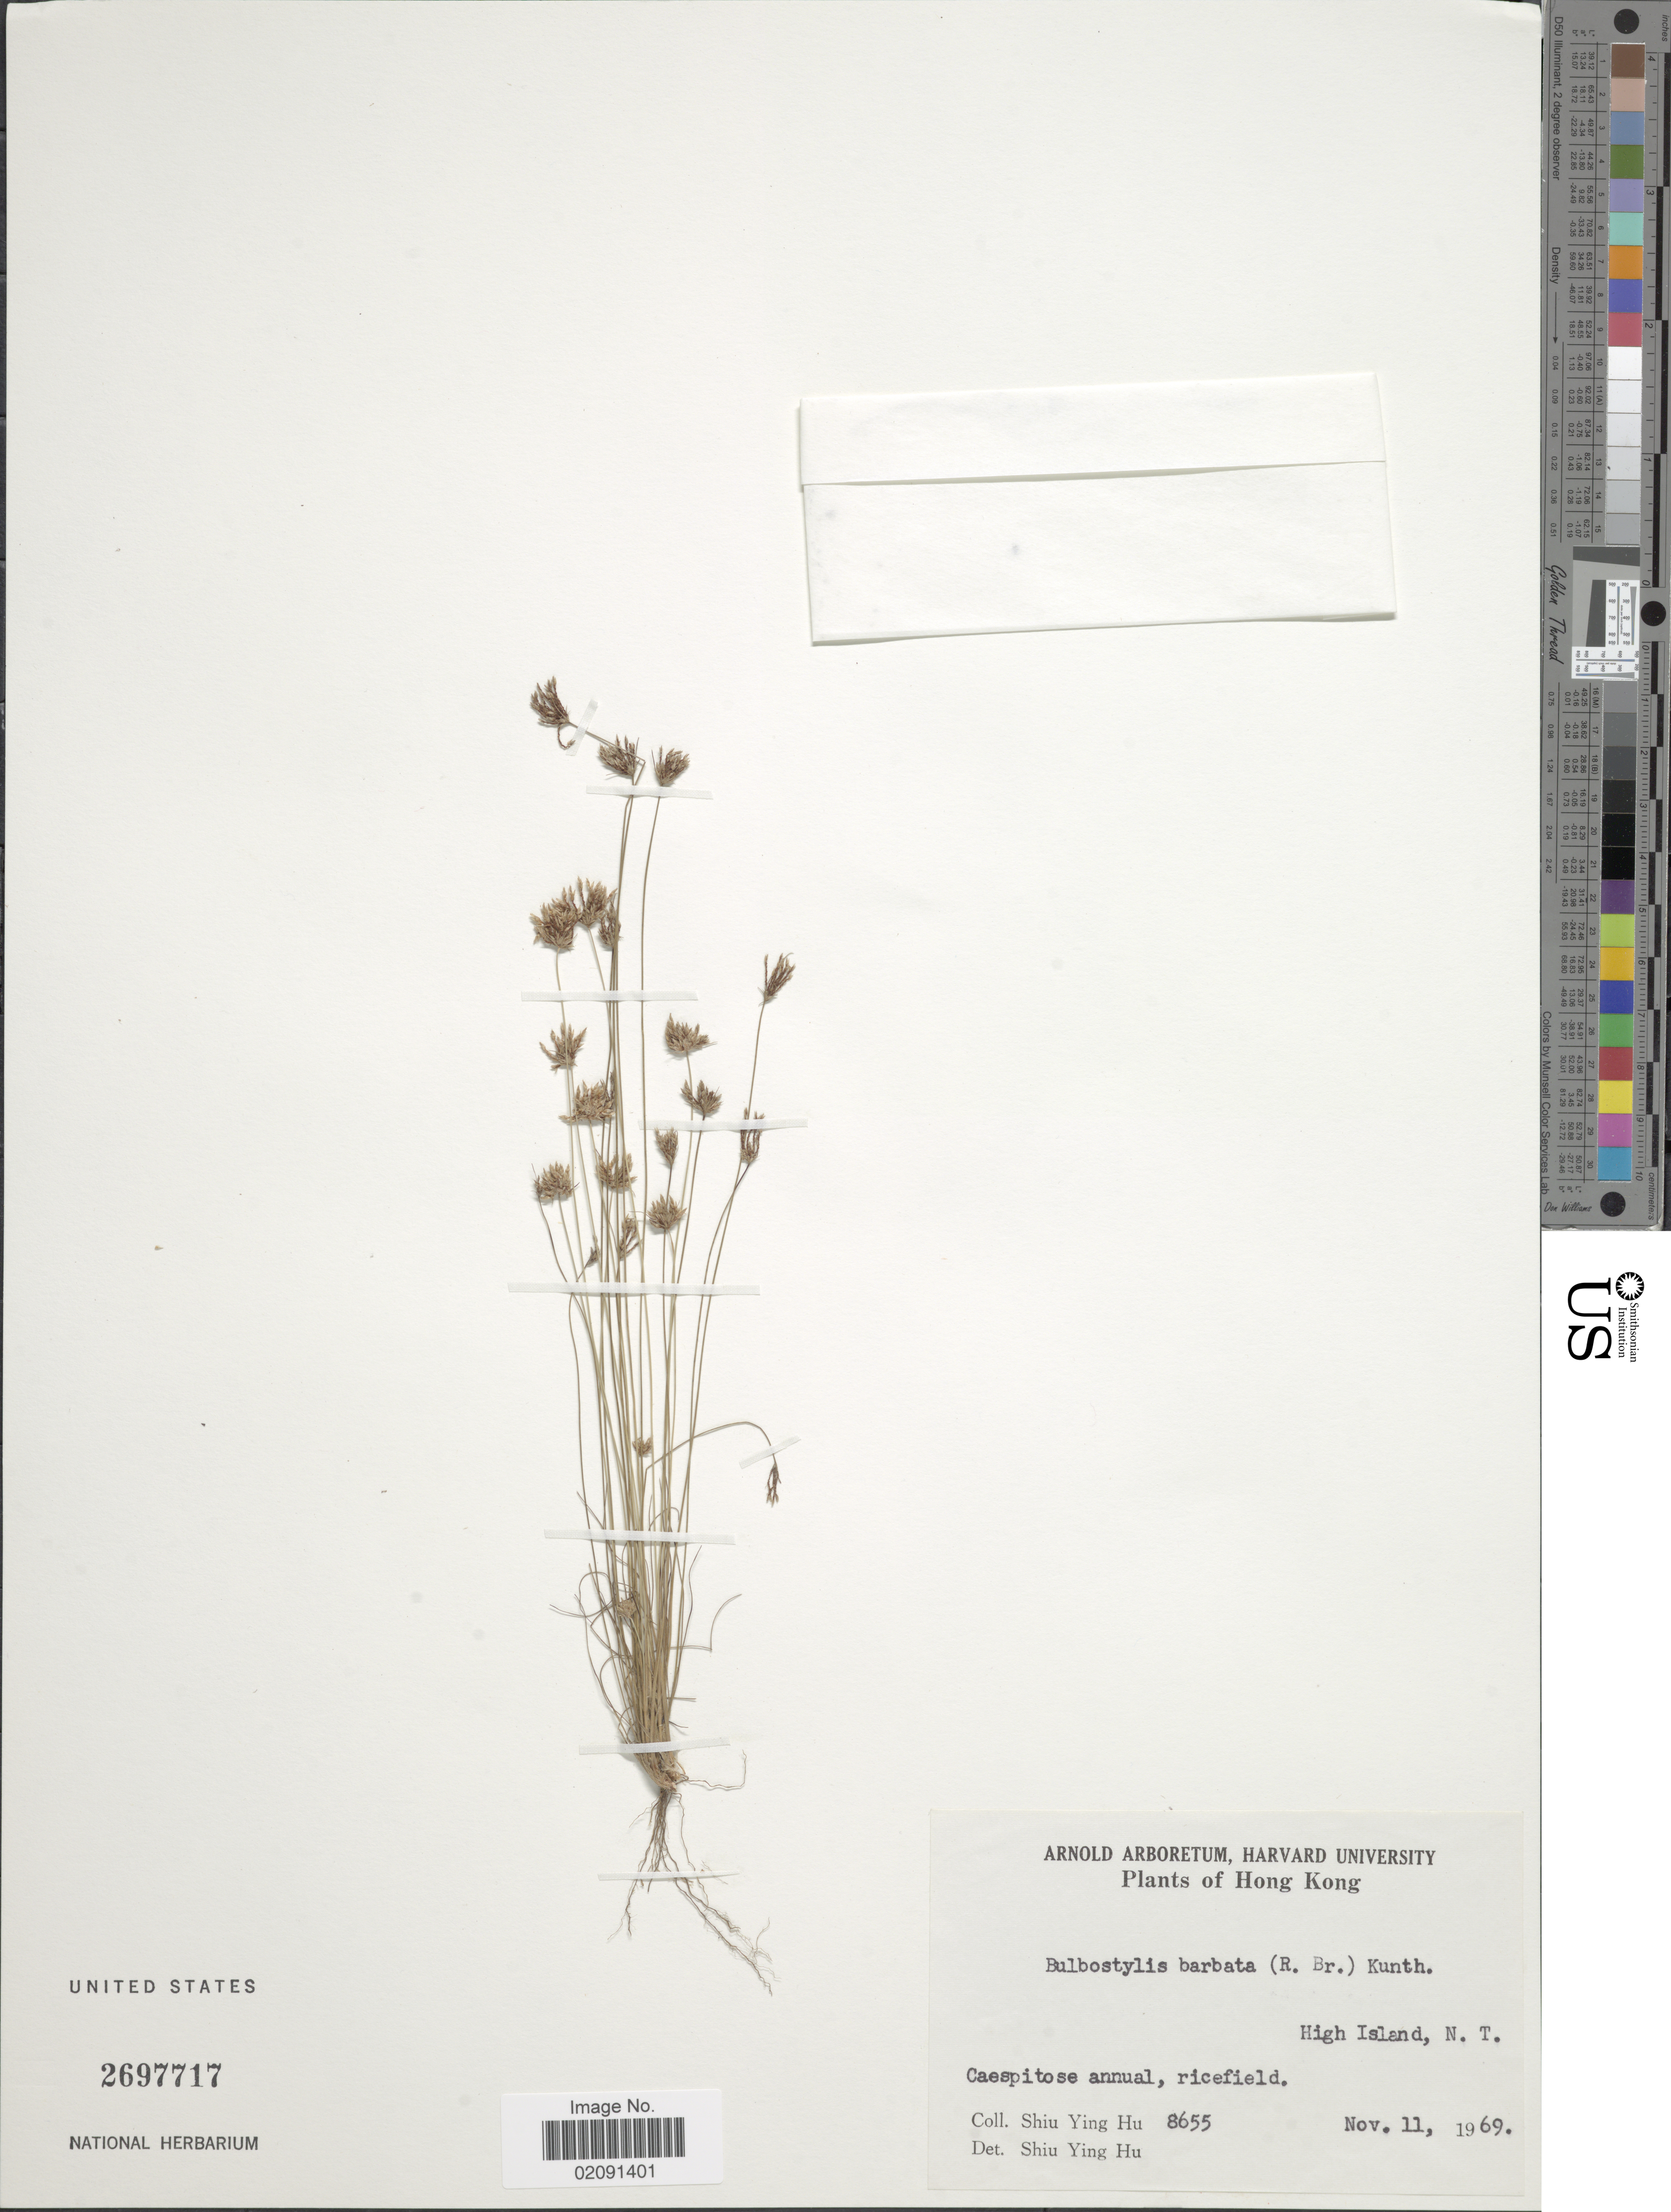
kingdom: Plantae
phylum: Tracheophyta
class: Liliopsida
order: Poales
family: Cyperaceae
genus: Bulbostylis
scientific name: Bulbostylis barbata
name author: (Rottb.) C.B. Clarke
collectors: S. Y. Hu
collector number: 8655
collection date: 1969-11-11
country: China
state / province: Hong Kong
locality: High Island, N. T., ricefield.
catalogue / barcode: US 2697717